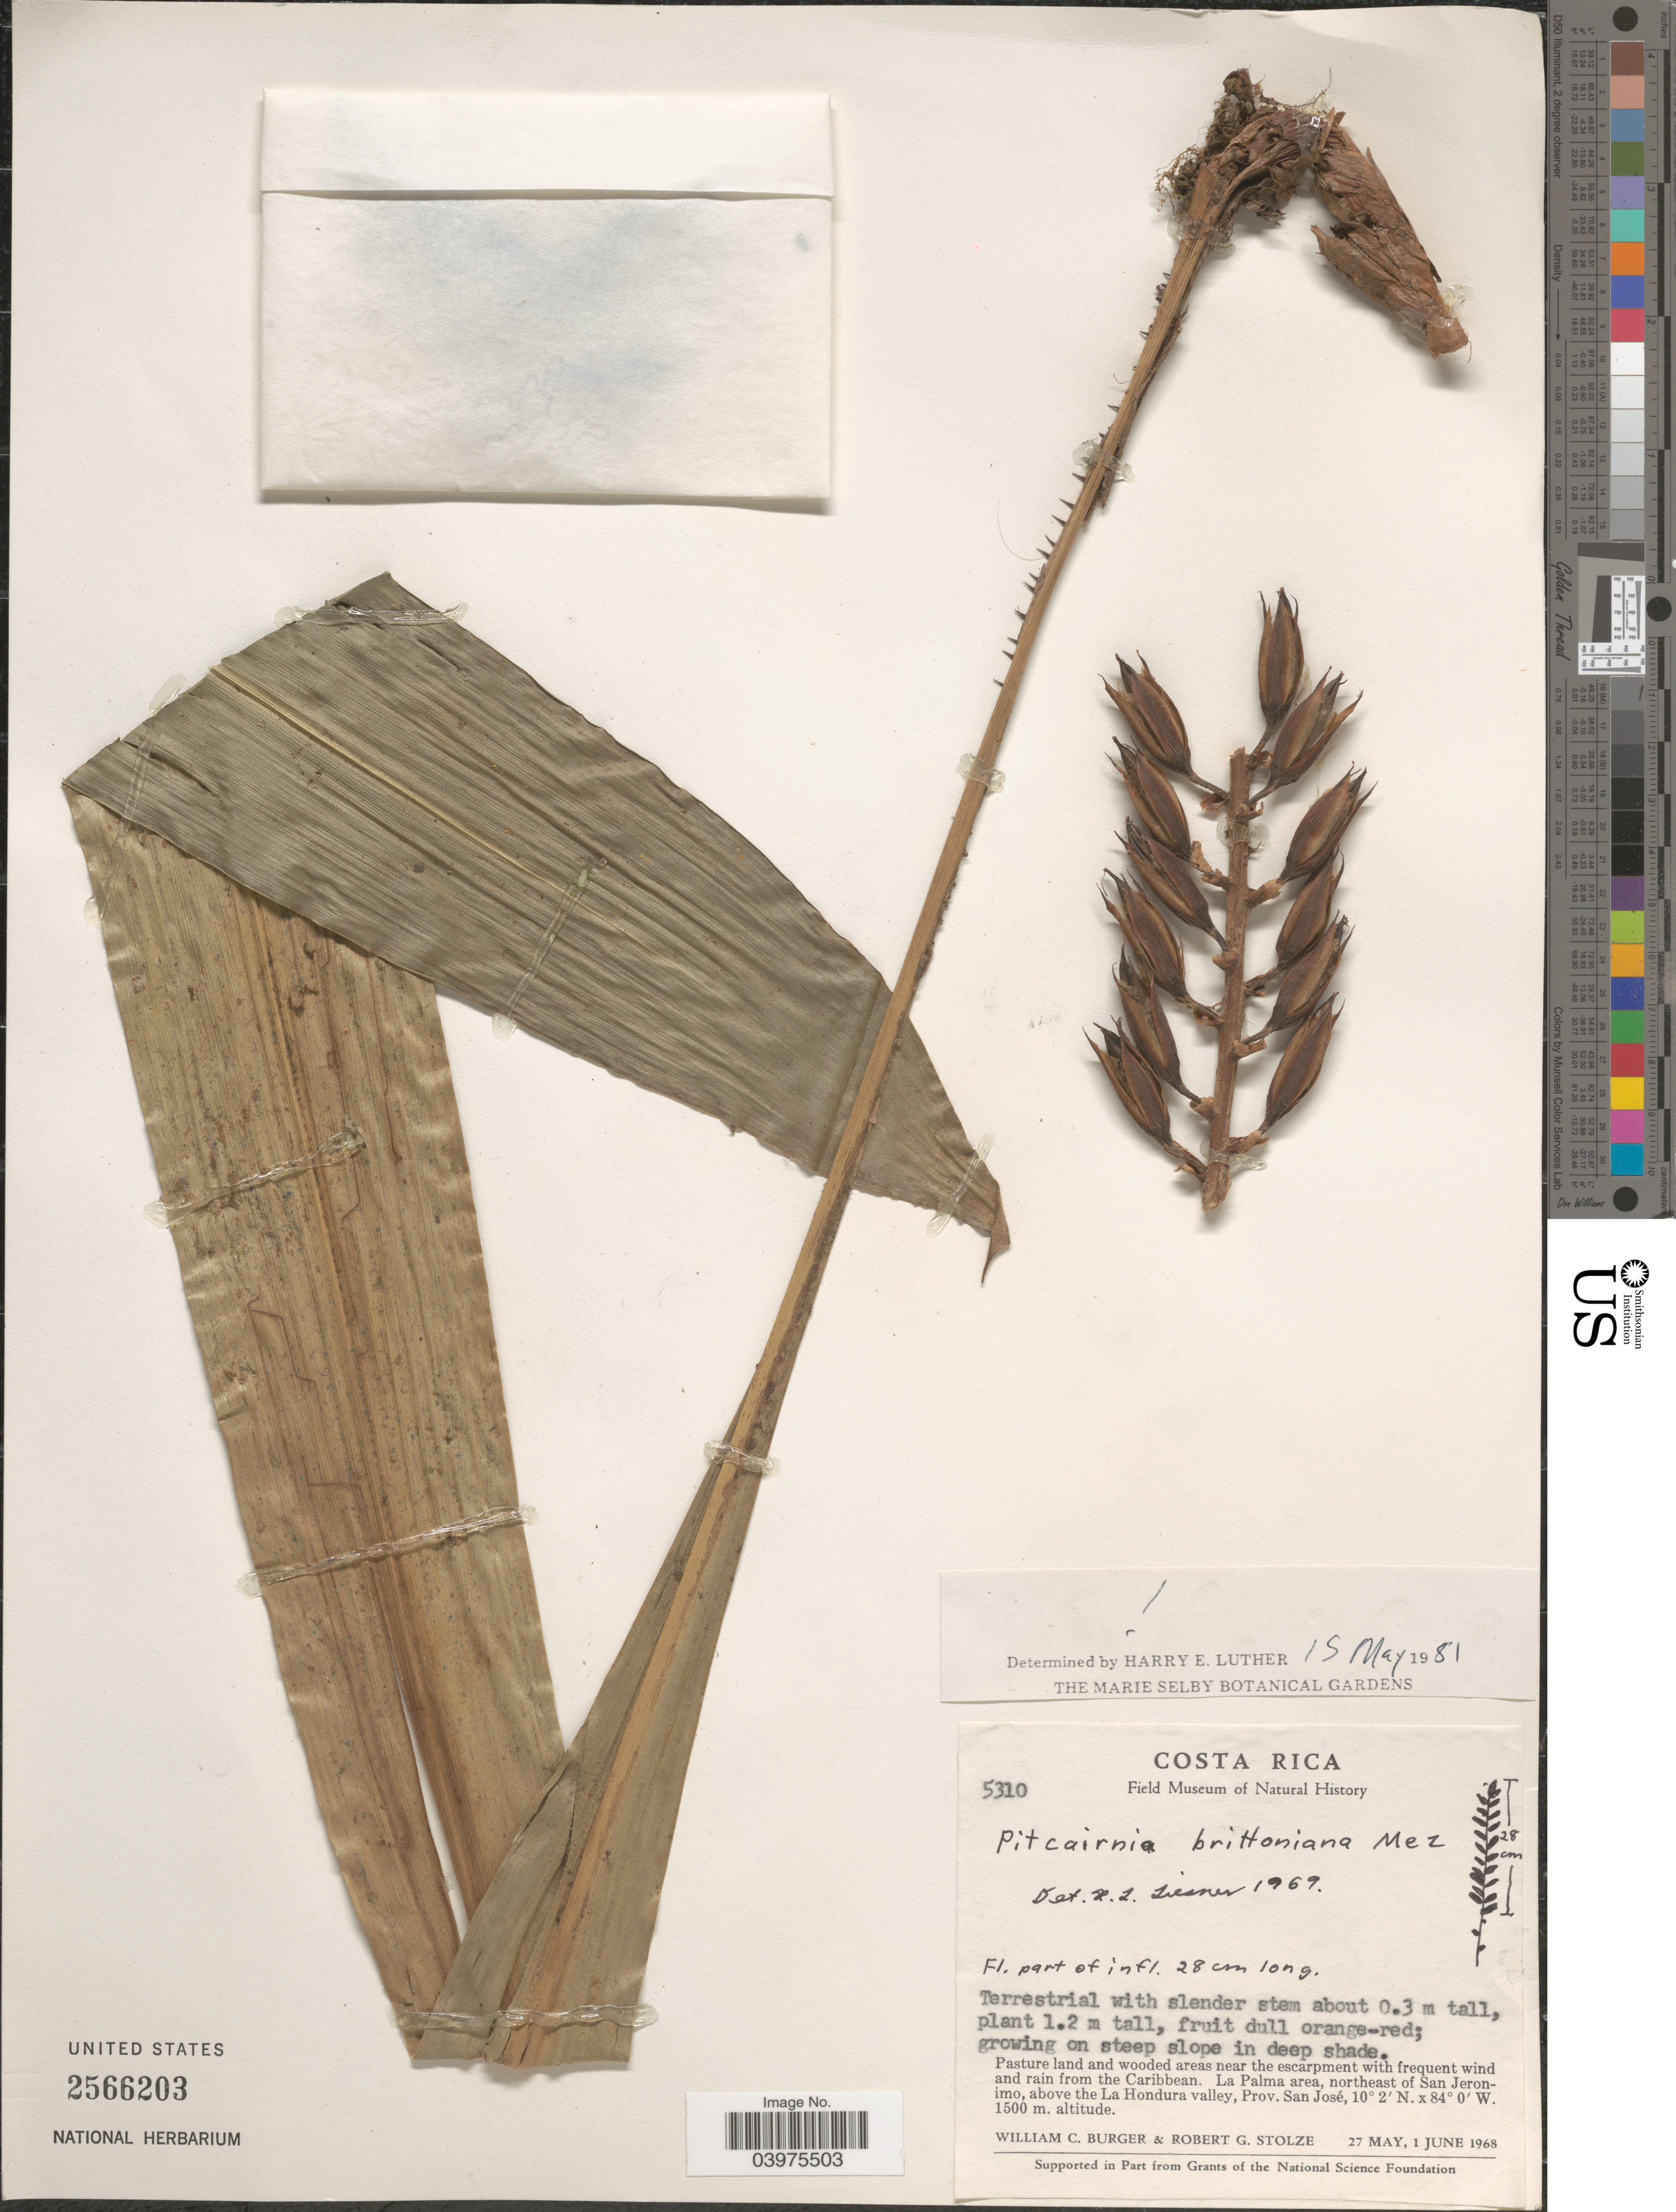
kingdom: Plantae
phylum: Tracheophyta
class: Liliopsida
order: Poales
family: Bromeliaceae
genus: Pitcairnia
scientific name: Pitcairnia brittoniana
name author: Mez in A. DC.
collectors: W. Burger & R. G. Stolze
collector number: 5310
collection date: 1968-05-27/1968-06-01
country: Costa Rica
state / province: San José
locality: La Palma area, northeast of San Jeronimo, above the La Hondura valley.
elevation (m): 1500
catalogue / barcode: US 2566203